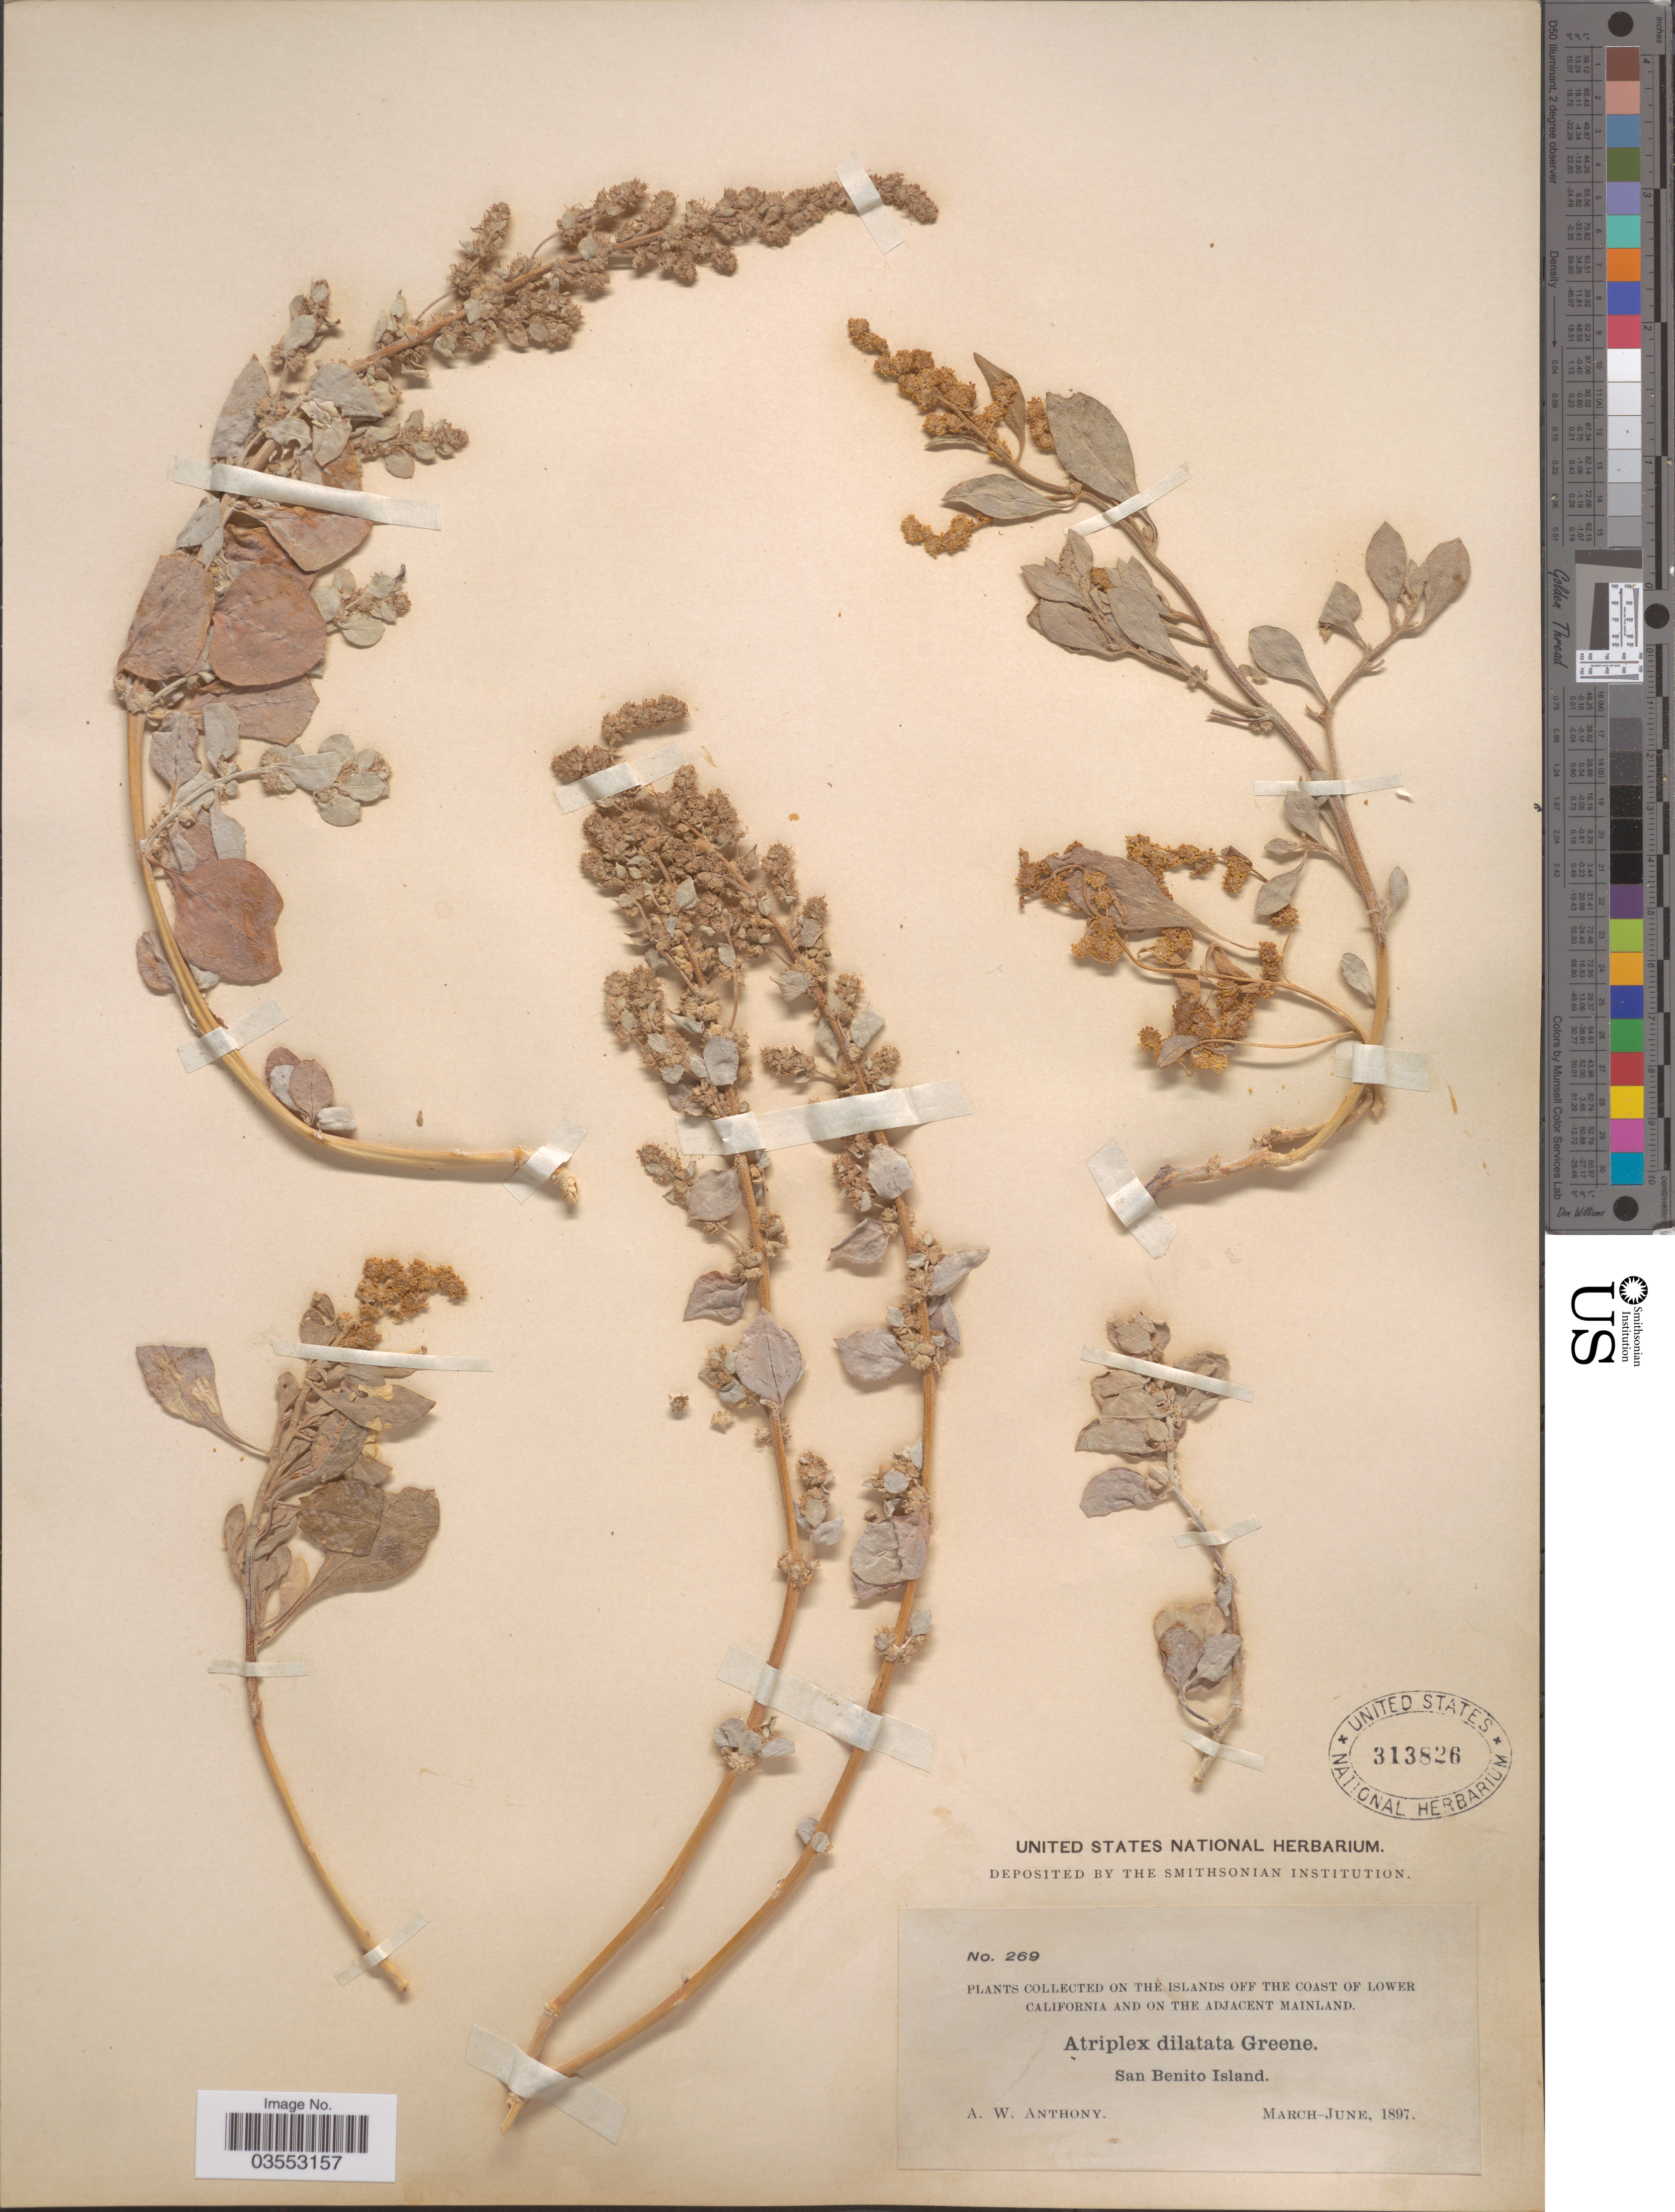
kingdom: Plantae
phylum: Tracheophyta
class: Magnoliopsida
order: Caryophyllales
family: Amaranthaceae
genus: Atriplex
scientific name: Atriplex barclayana subsp. dilatata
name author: (Greene) H.M. Hall & Clem.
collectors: A. W. Anthony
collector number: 269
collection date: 1897-03/1897-06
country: Mexico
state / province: Baja California Norte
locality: On the Islands off the Coast of Lower California and on the Adjacent Mainland. San Benito Island.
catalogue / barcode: US 313826